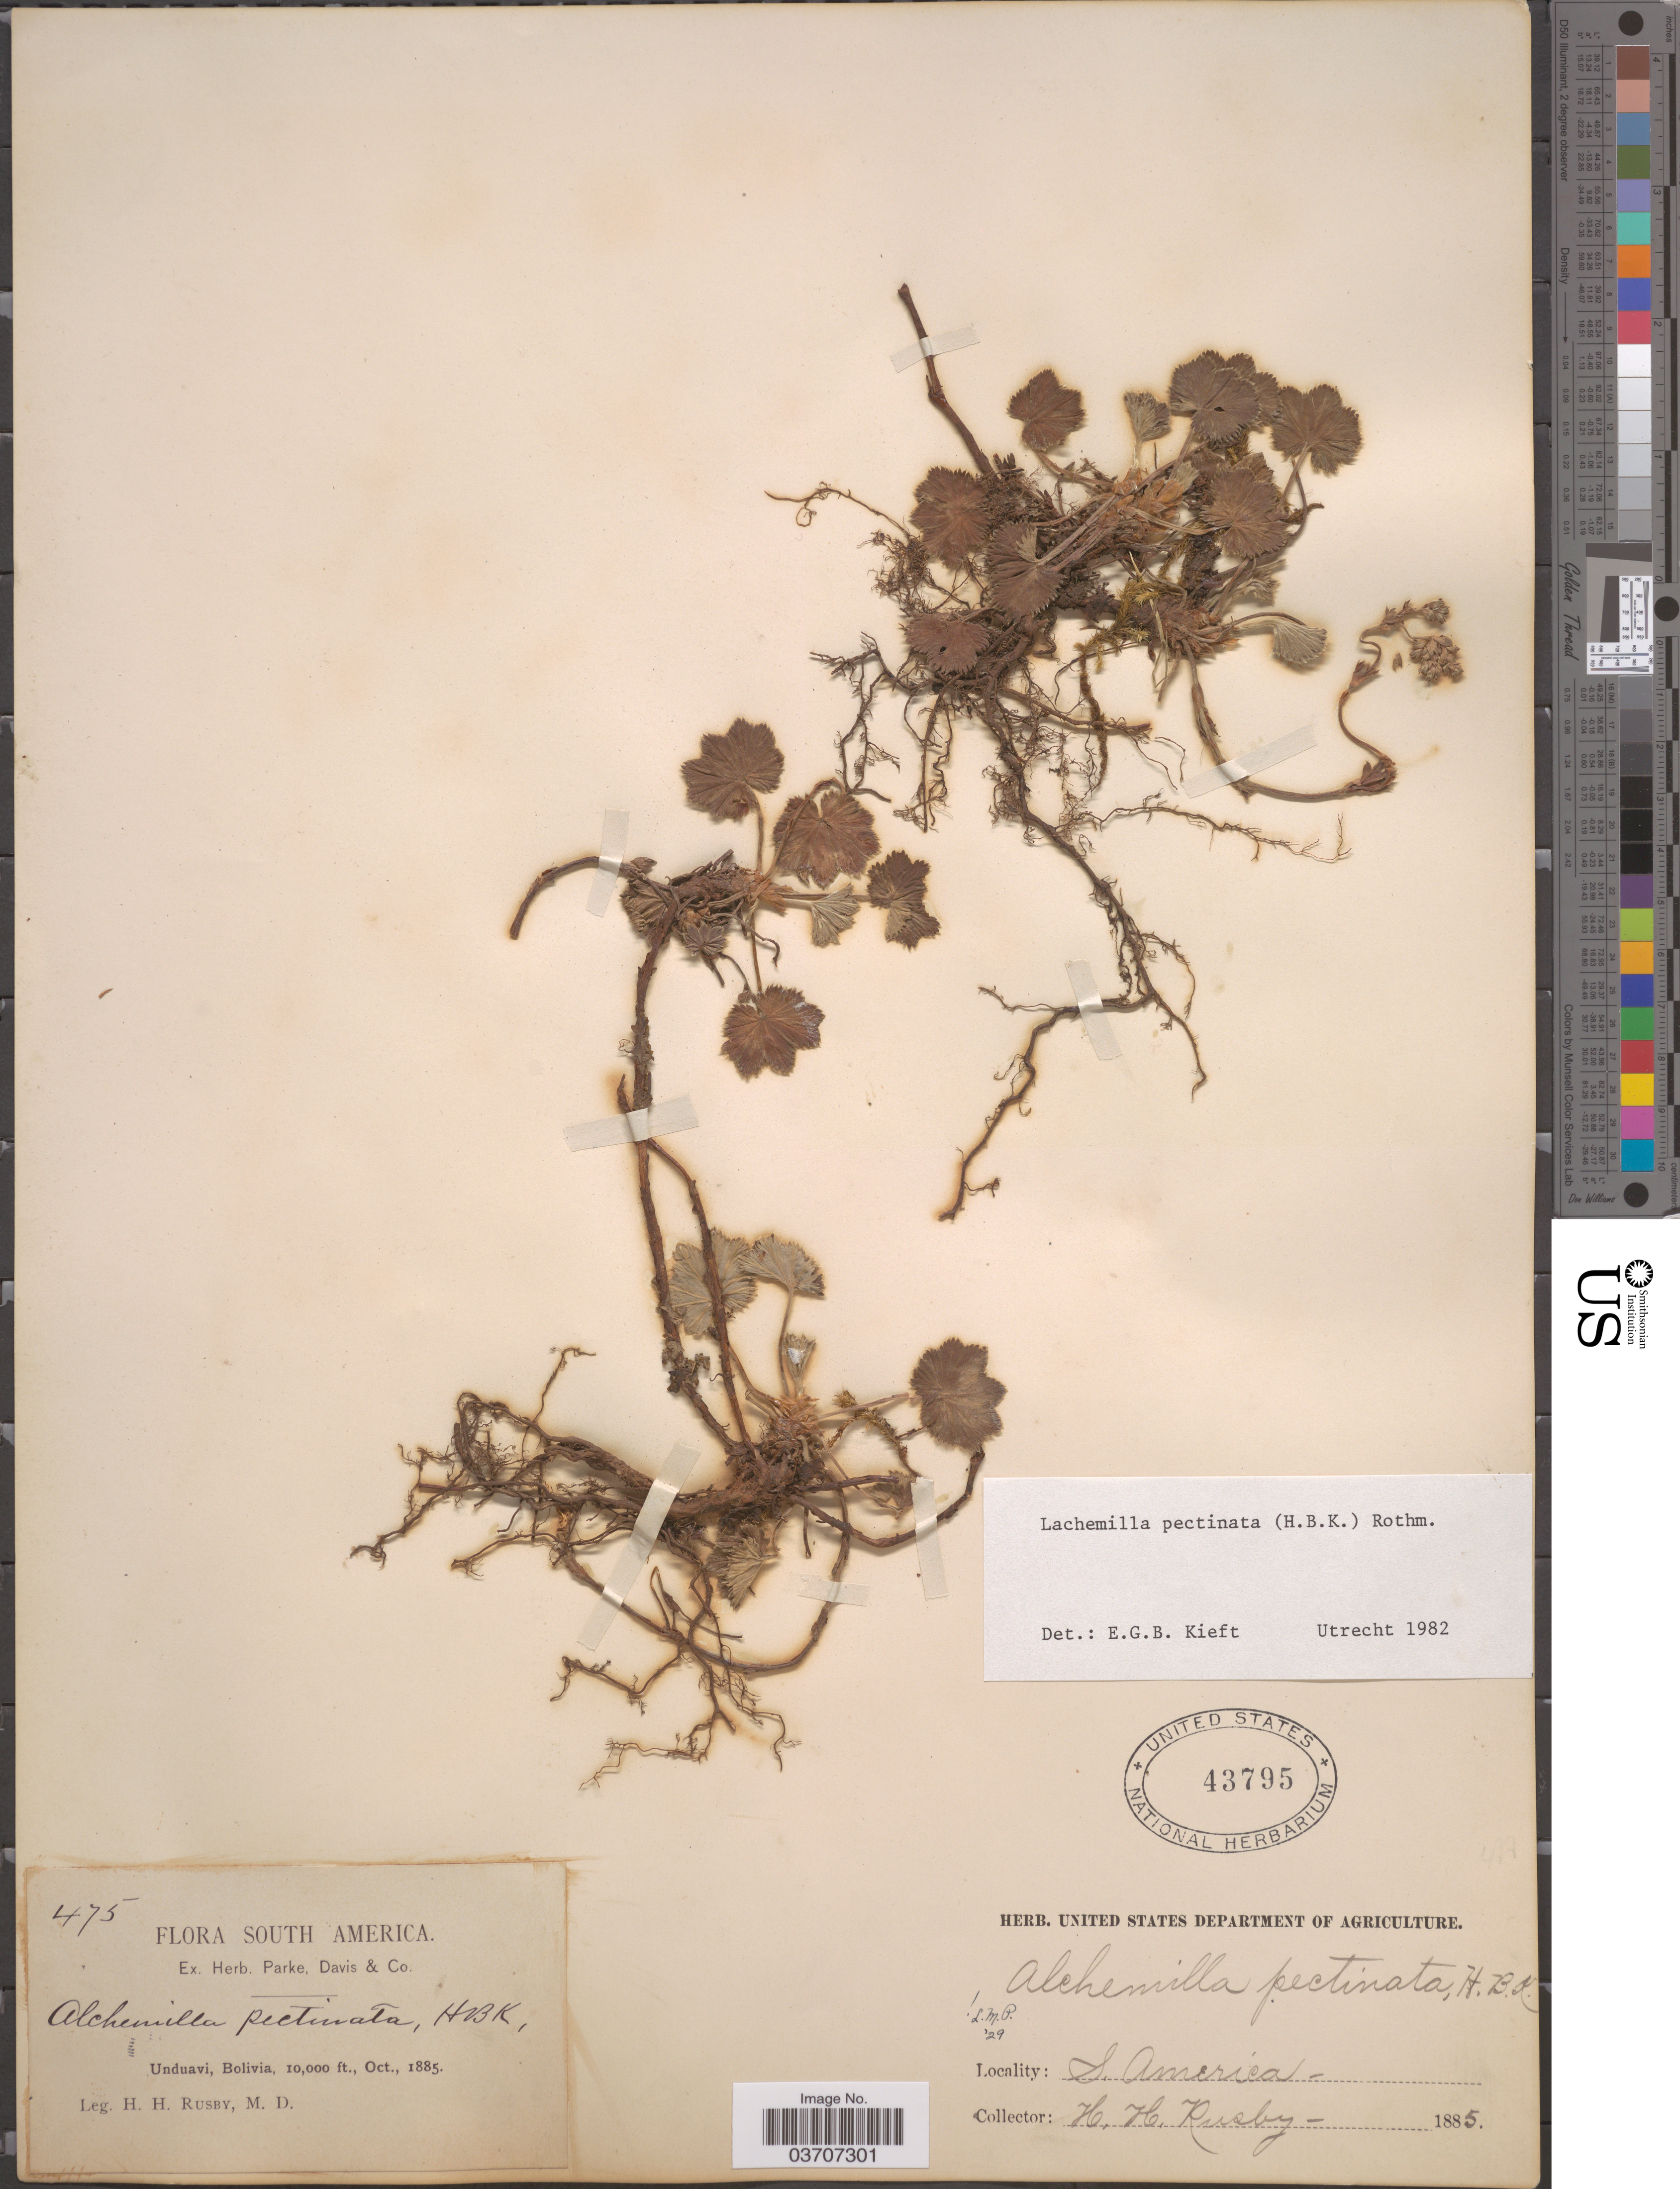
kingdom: Plantae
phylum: Tracheophyta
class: Magnoliopsida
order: Rosales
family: Rosaceae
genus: Lachemilla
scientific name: Lachemilla pectinata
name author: (Kunth) Rothm.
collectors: H. H. Rusby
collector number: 475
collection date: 1885-10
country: Bolivia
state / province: La Paz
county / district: Nor Yungas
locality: Unduavi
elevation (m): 3048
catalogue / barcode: US 43795